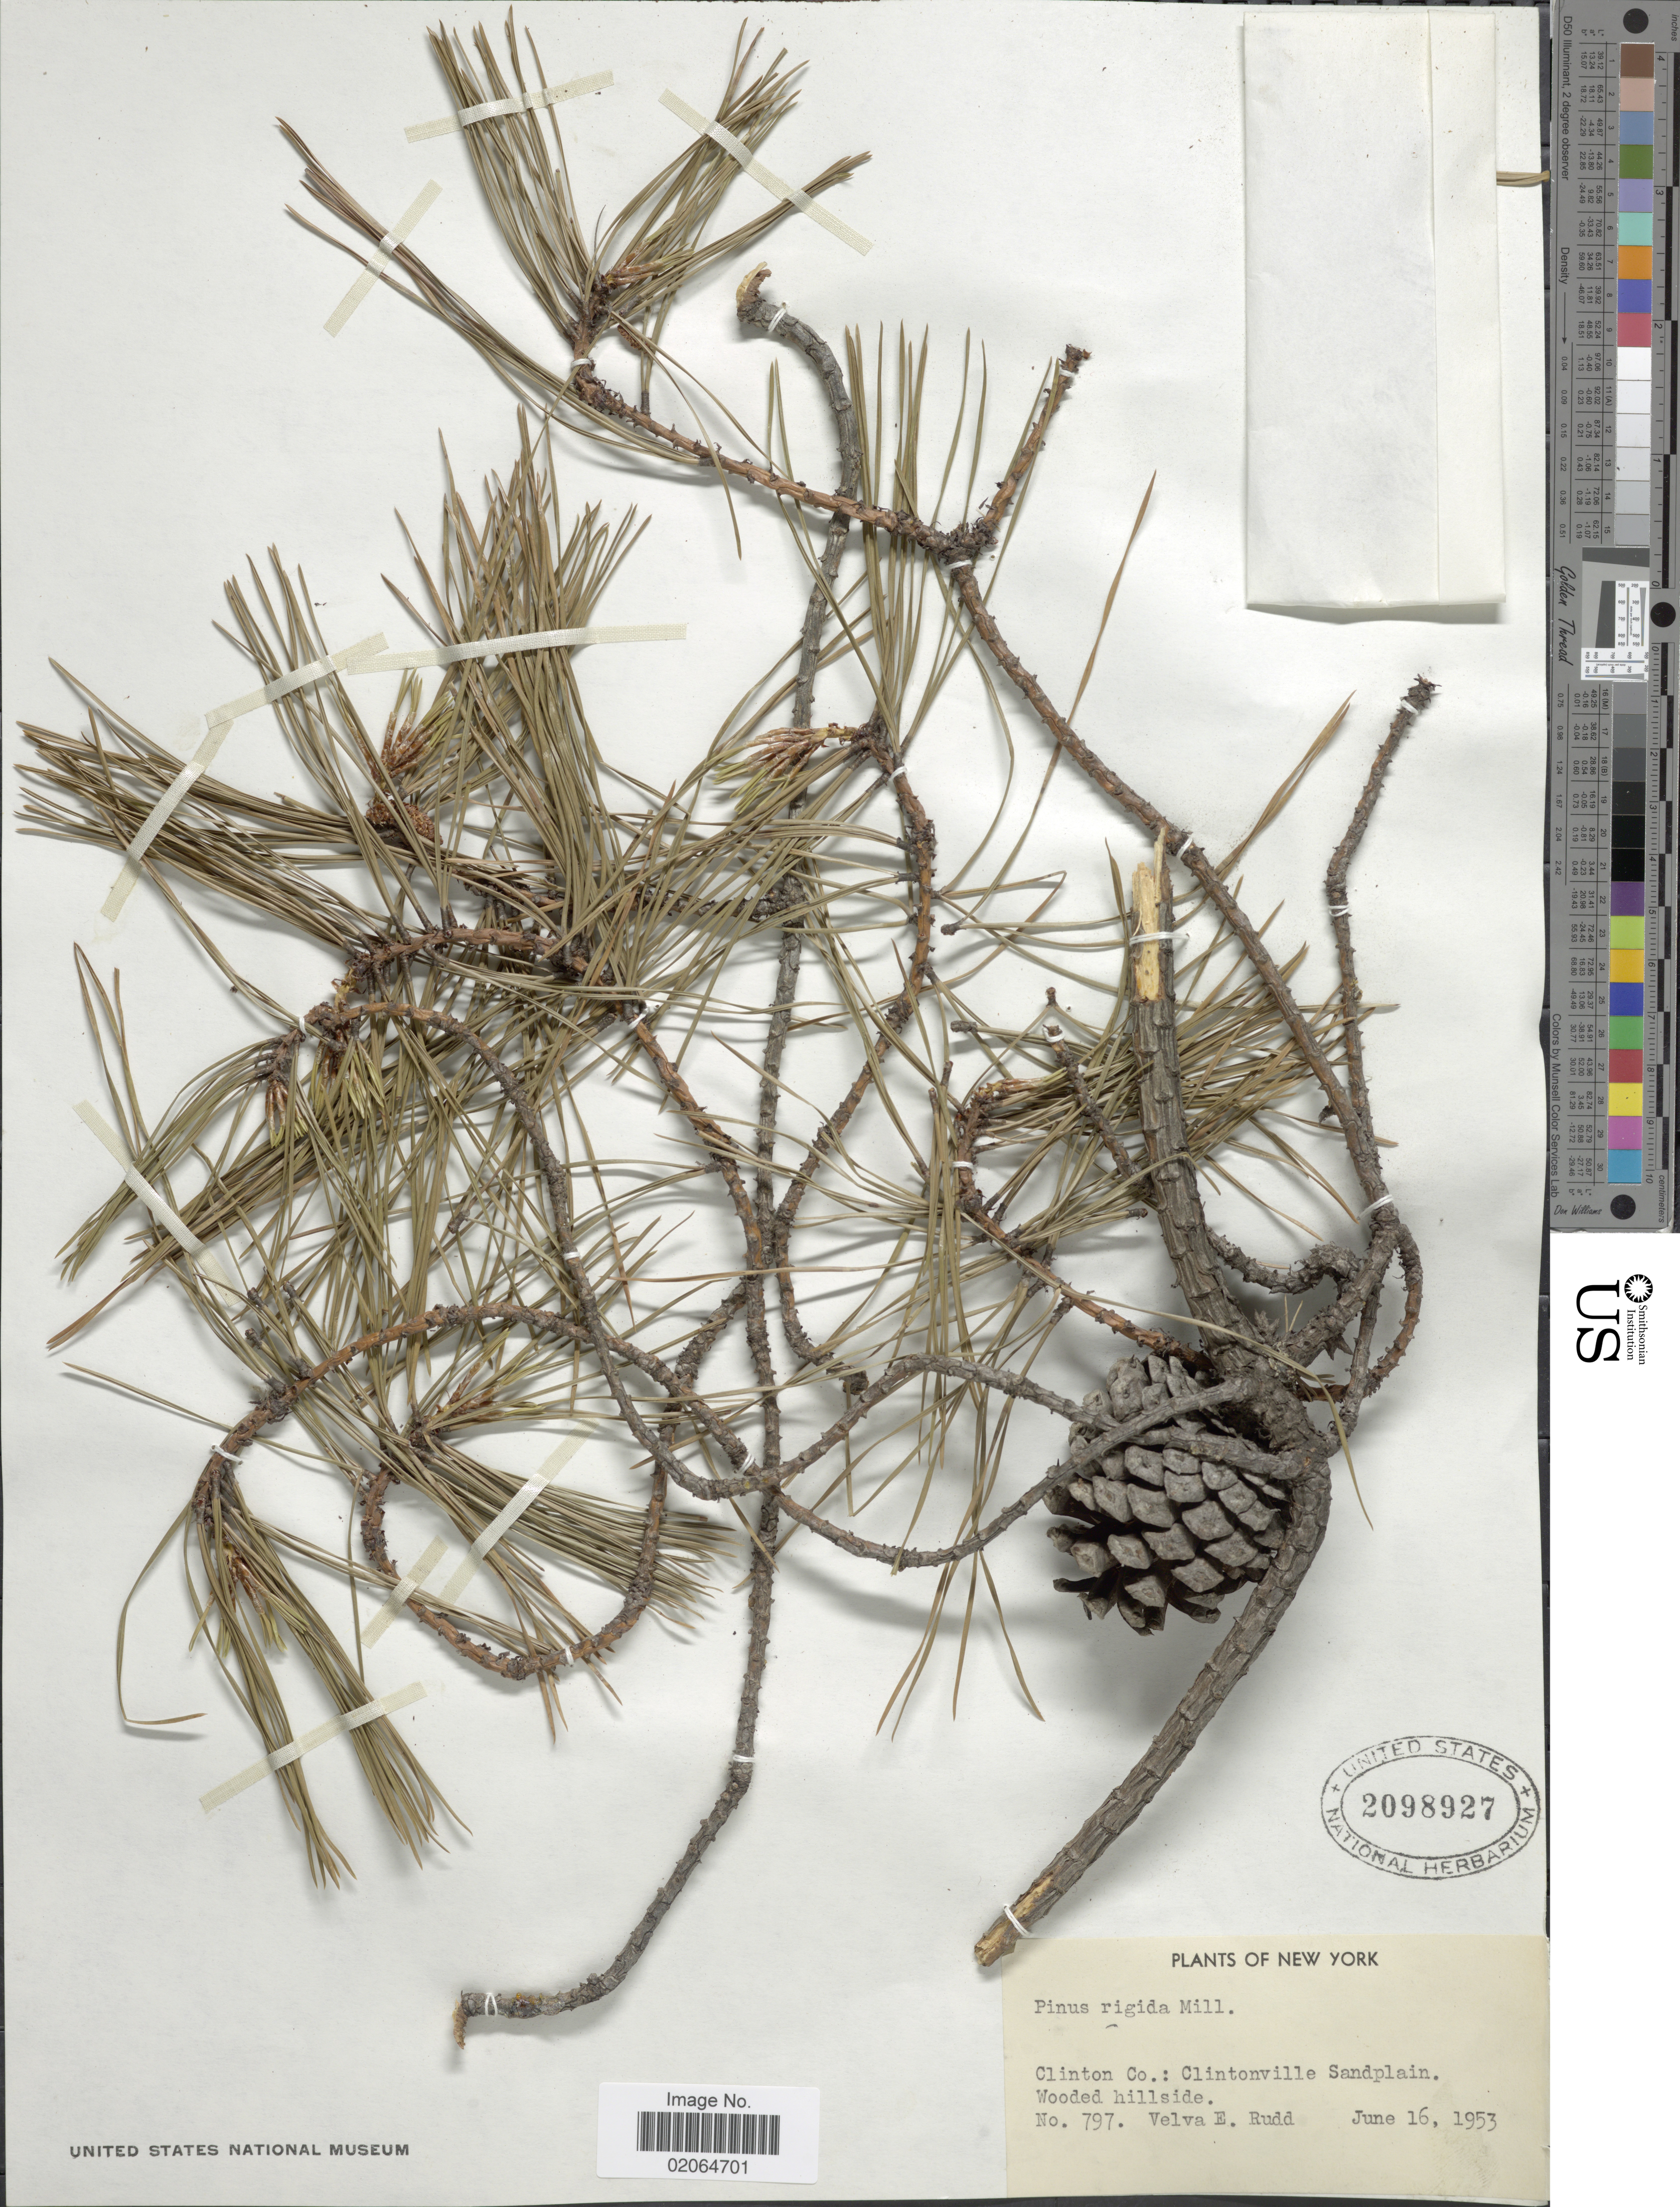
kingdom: Plantae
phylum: Tracheophyta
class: Pinopsida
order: Pinales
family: Pinaceae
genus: Pinus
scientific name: Pinus rigida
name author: Mill.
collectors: V. E. Rudd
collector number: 797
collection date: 1953-06-16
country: United States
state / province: New York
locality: Clinton Co.: Clintonville Sandplain.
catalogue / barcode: US 2098927